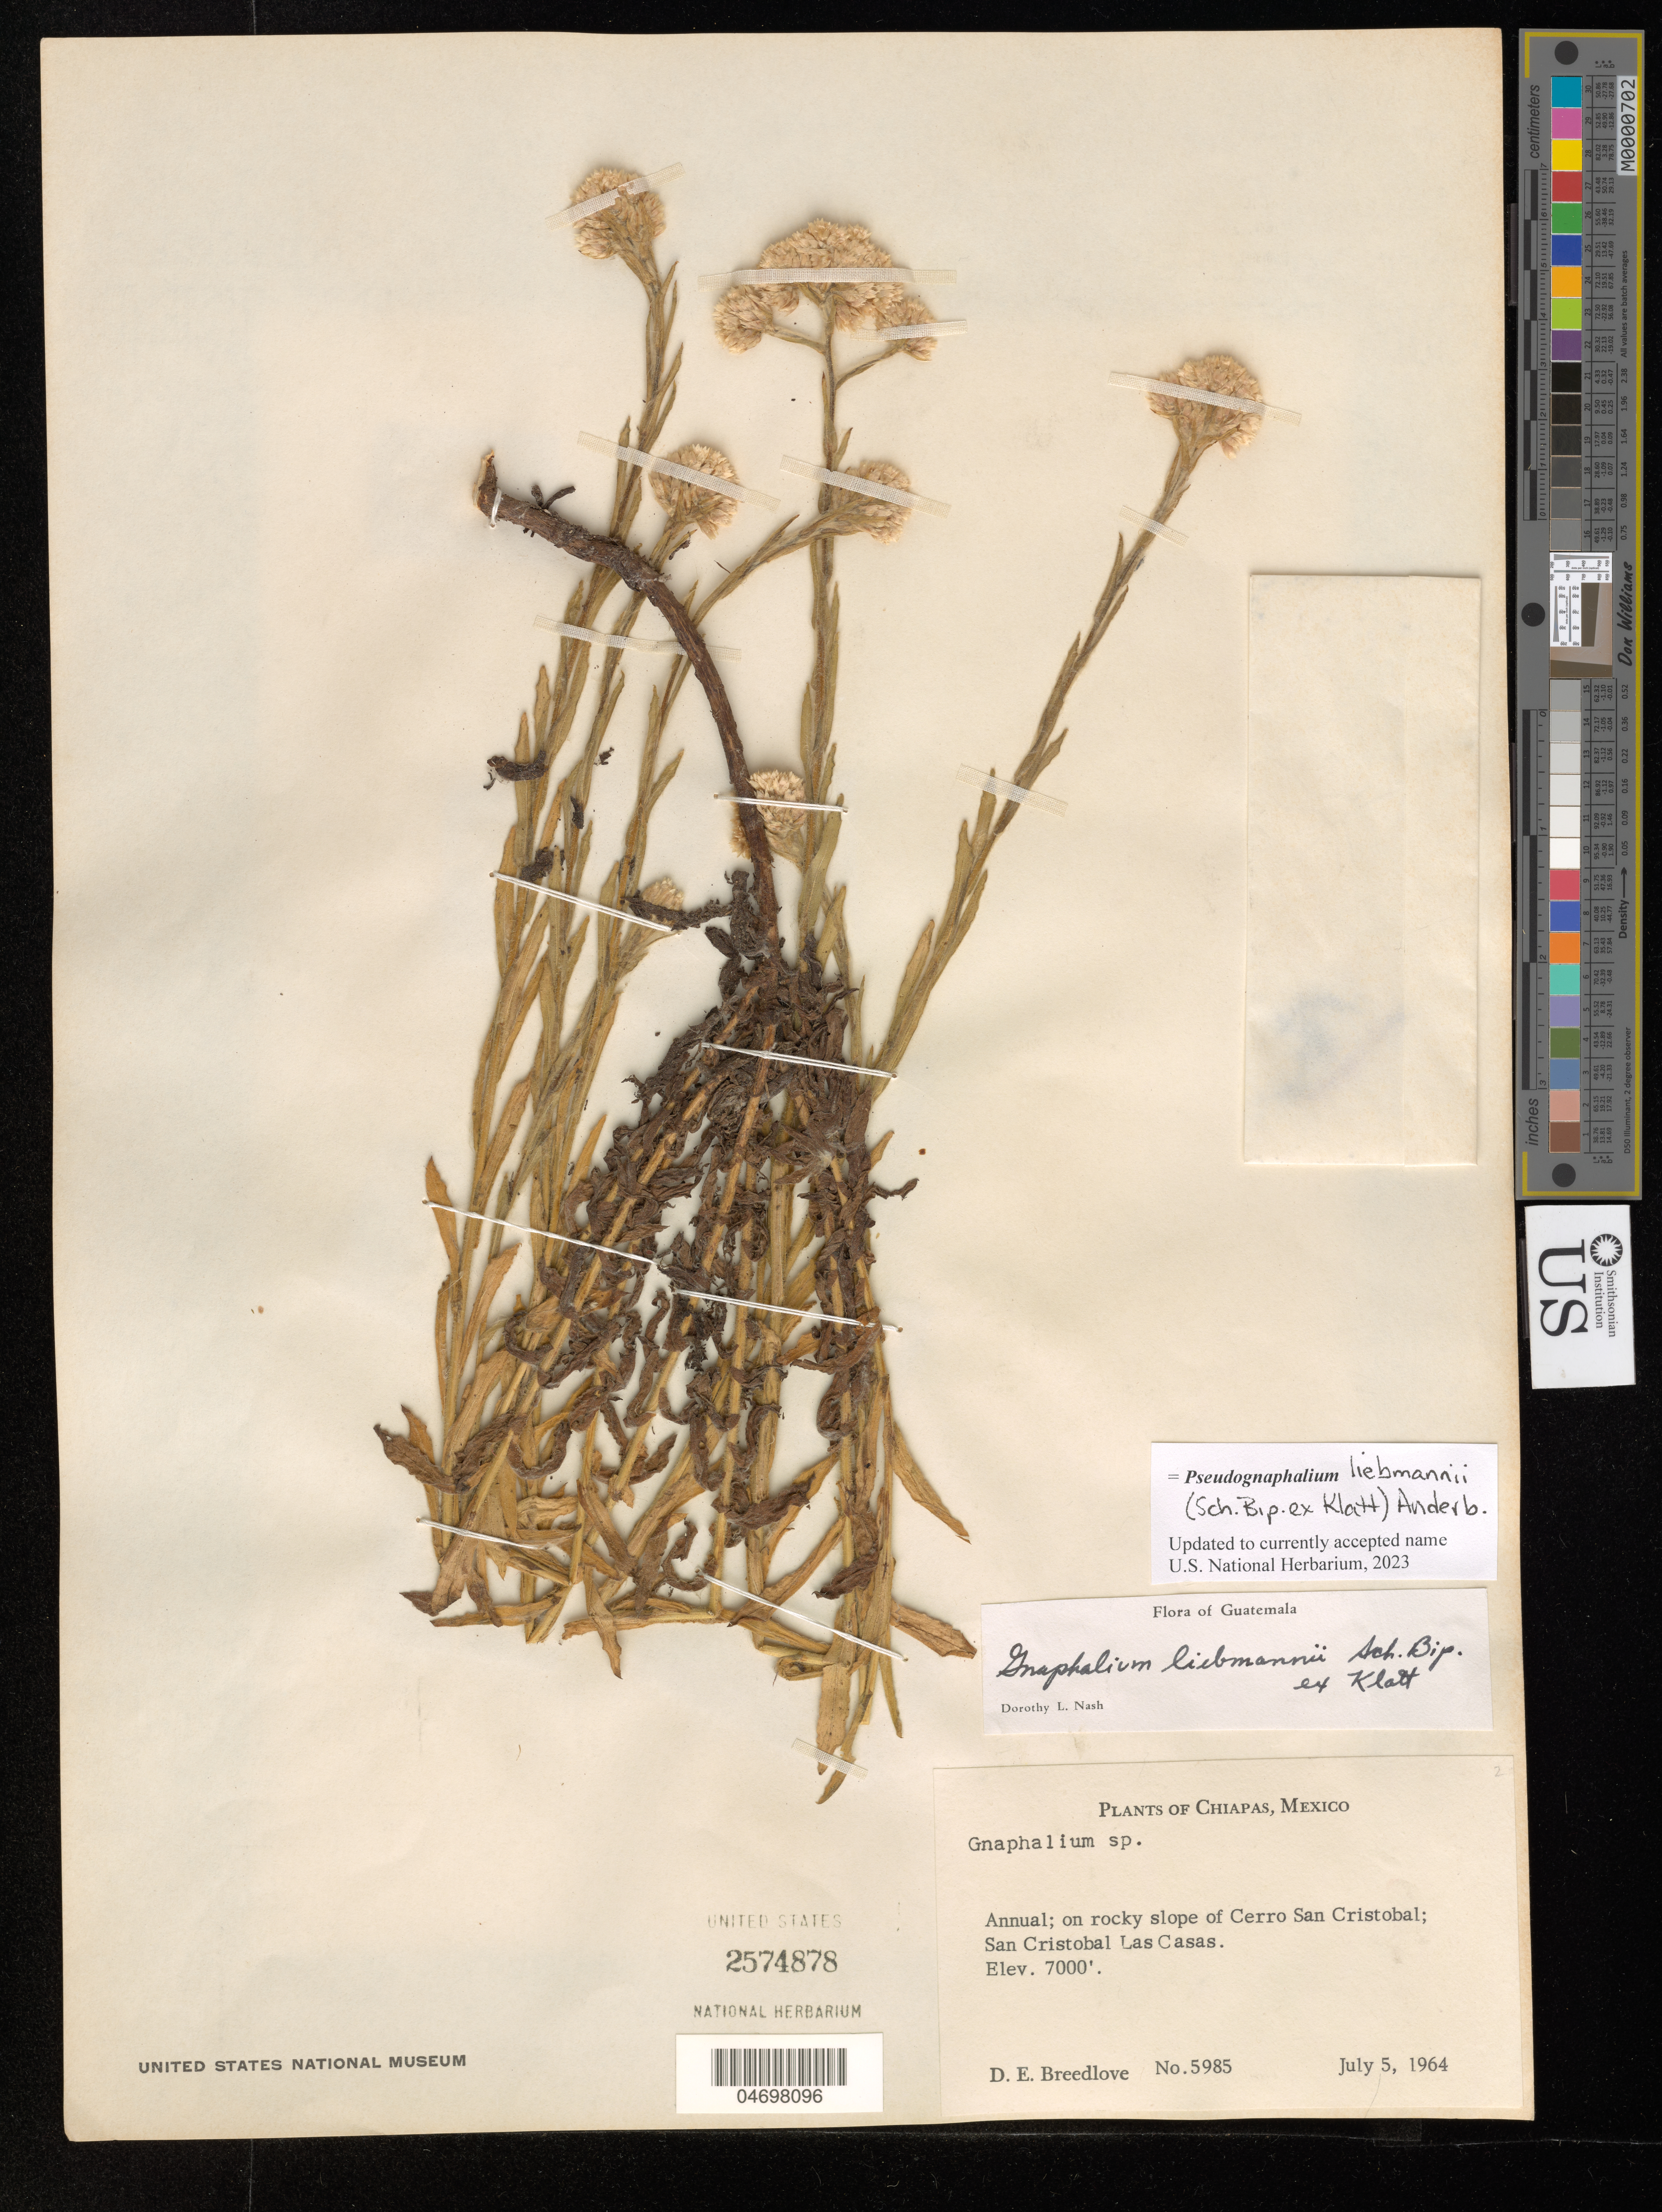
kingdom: Plantae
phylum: Tracheophyta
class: Magnoliopsida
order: Asterales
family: Asteraceae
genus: Pseudognaphalium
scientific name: Pseudognaphalium liebmannii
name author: (Sch. Bip. ex Klatt) Anderb.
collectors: D. E. Breedlove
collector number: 5985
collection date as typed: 5 Jul 1964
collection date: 1964-07-05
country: México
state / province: Chiapas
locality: Cerro San Cristobal; San Cristobal Las Casas.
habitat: rocky slope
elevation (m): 2134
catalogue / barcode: US 2574878